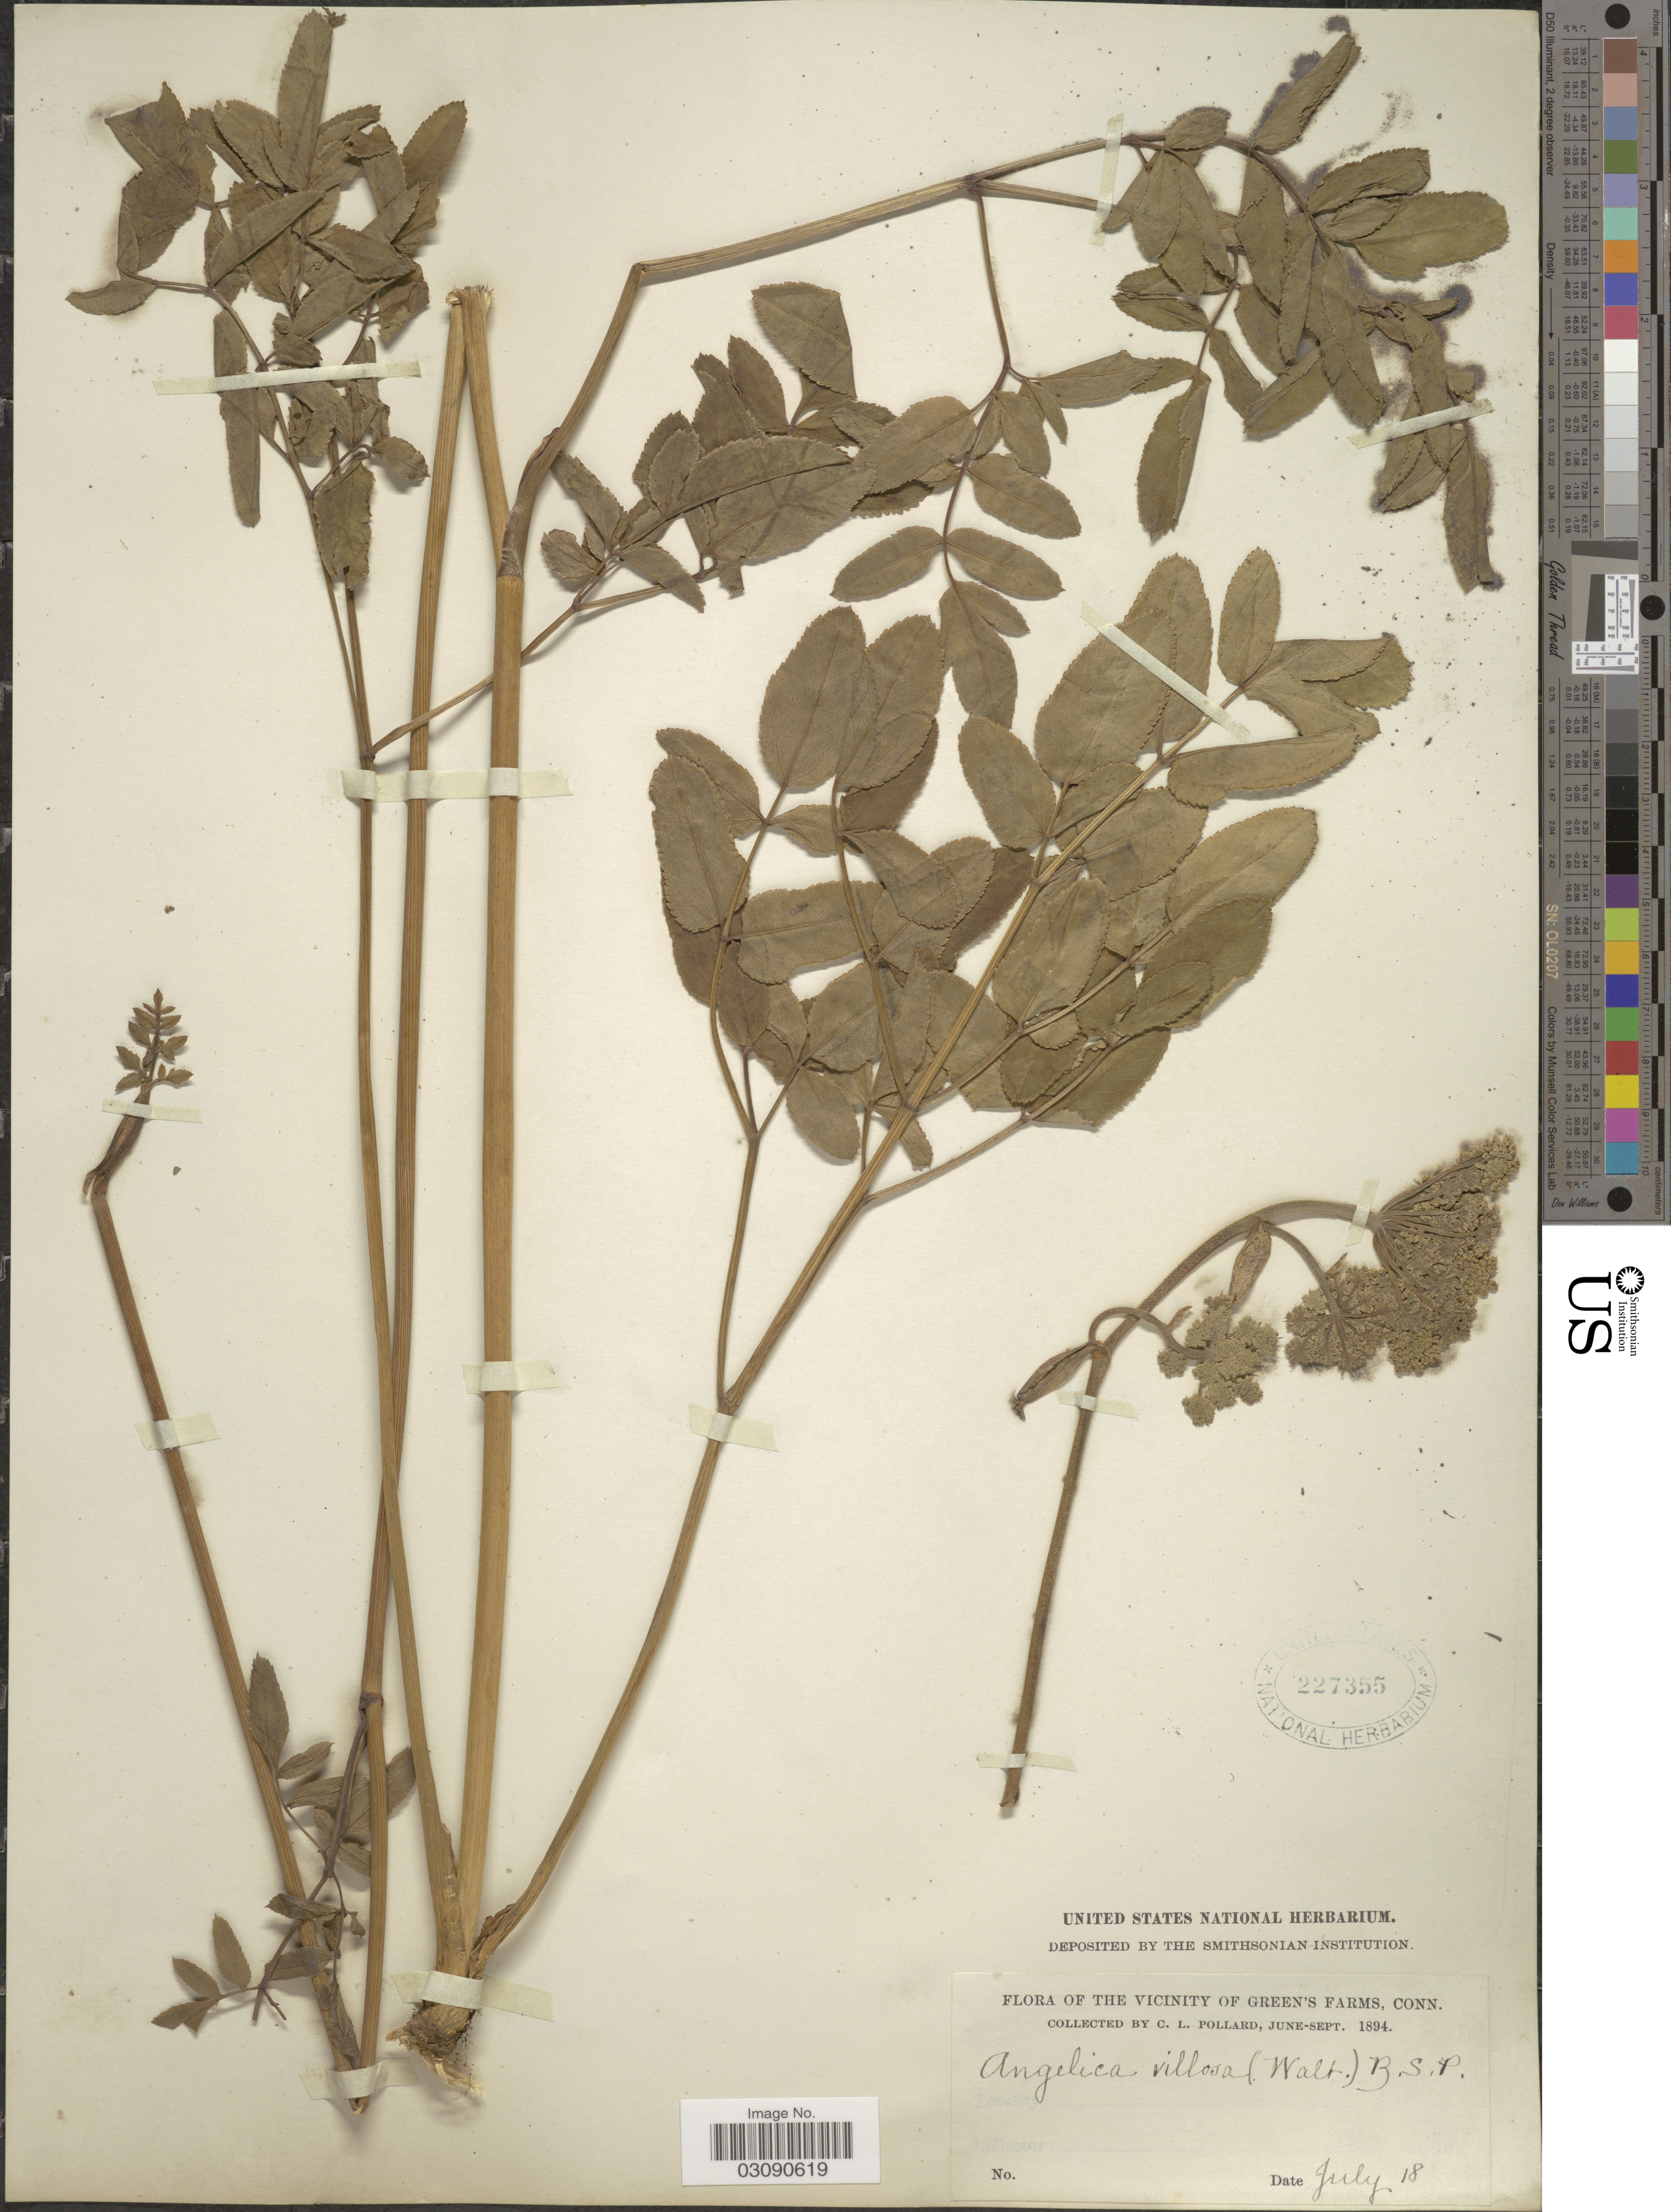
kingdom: Plantae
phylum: Tracheophyta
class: Magnoliopsida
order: Apiales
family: Apiaceae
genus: Angelica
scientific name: Angelica venenosa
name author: (Greenway) Fernald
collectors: C. L. Pollard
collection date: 1894-07-18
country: United States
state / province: Connecticut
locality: Vicinity of Green's Farms.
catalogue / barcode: US 227355